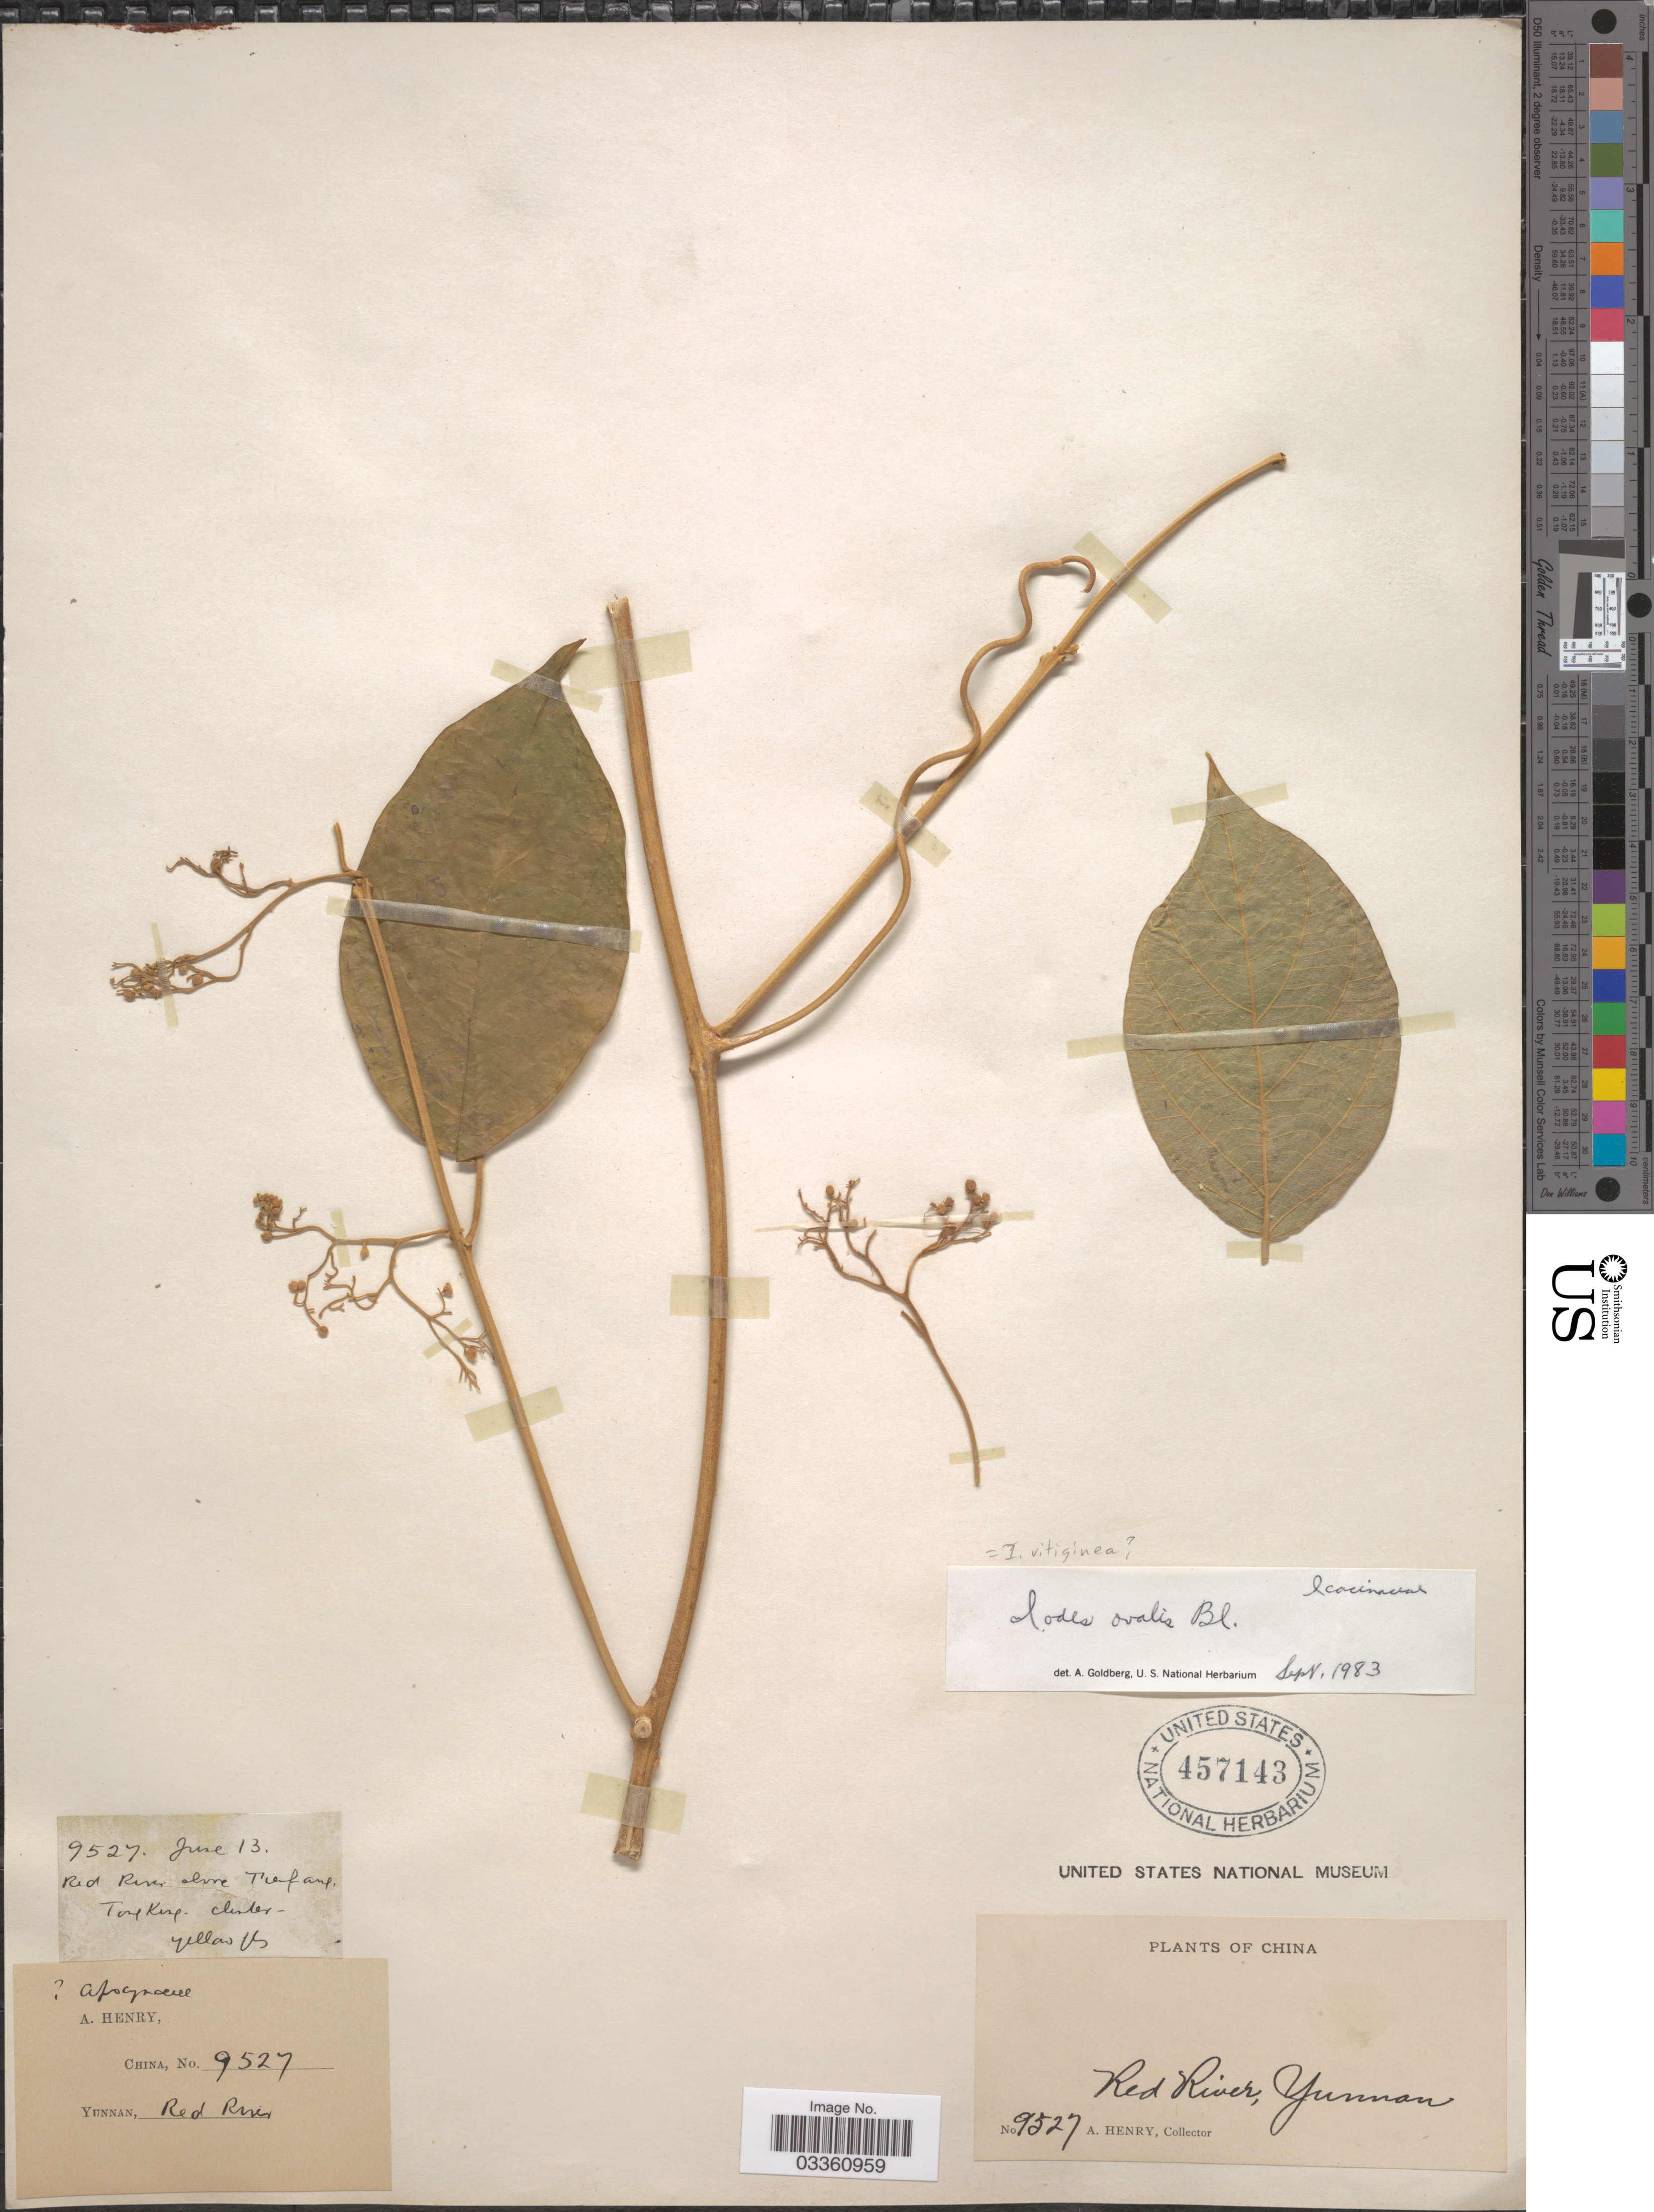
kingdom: Plantae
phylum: Tracheophyta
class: Magnoliopsida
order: Icacinales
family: Icacinaceae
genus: Iodes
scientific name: Iodes vitiginea var. vitiginea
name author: (Hance) Hance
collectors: A. Henry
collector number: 9527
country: China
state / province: Yunnan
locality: Red River.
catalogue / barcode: US 457143